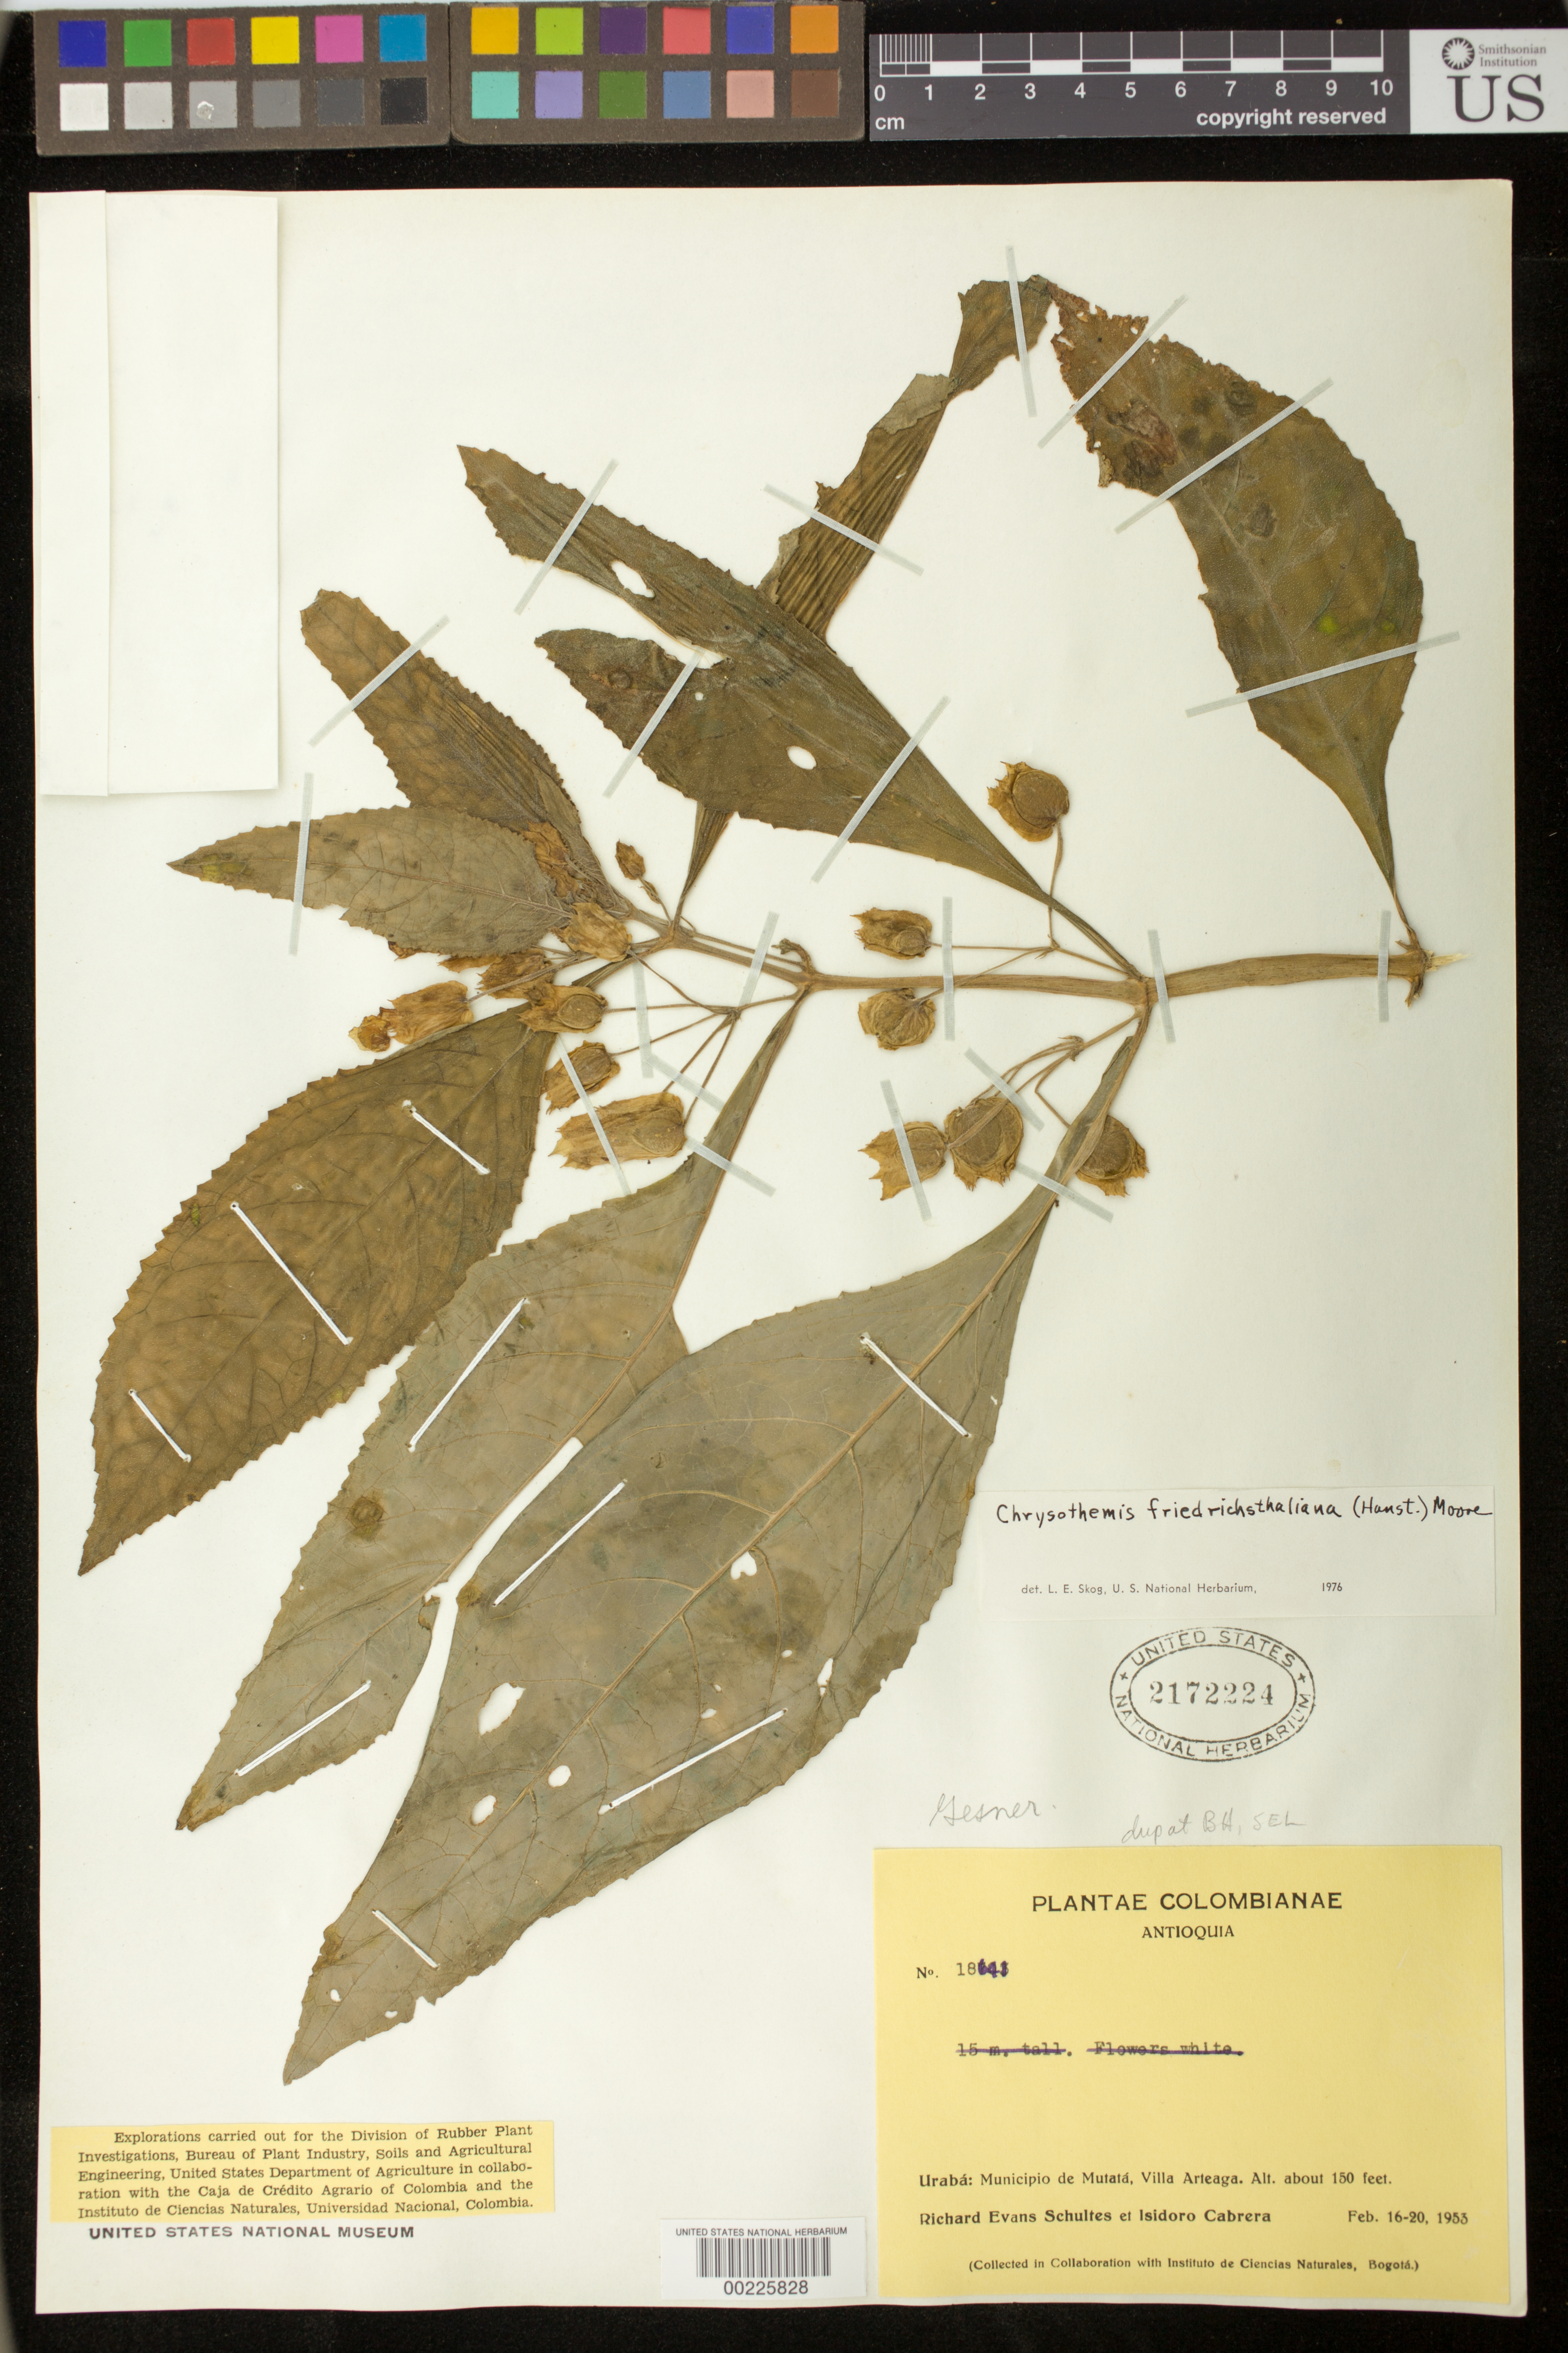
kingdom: Plantae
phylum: Tracheophyta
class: Magnoliopsida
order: Lamiales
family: Gesneriaceae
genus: Chrysothemis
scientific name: Chrysothemis friedrichsthaliana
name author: (Hanst.) H.E. Moore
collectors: R. E. Schultes & I. Cabrera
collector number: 18641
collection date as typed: Feb 1953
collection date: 1953-02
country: Colombia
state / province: Antioquia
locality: Uraba, Mun. of Mutata, Villa Arteaga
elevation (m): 46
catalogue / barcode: US 2172224